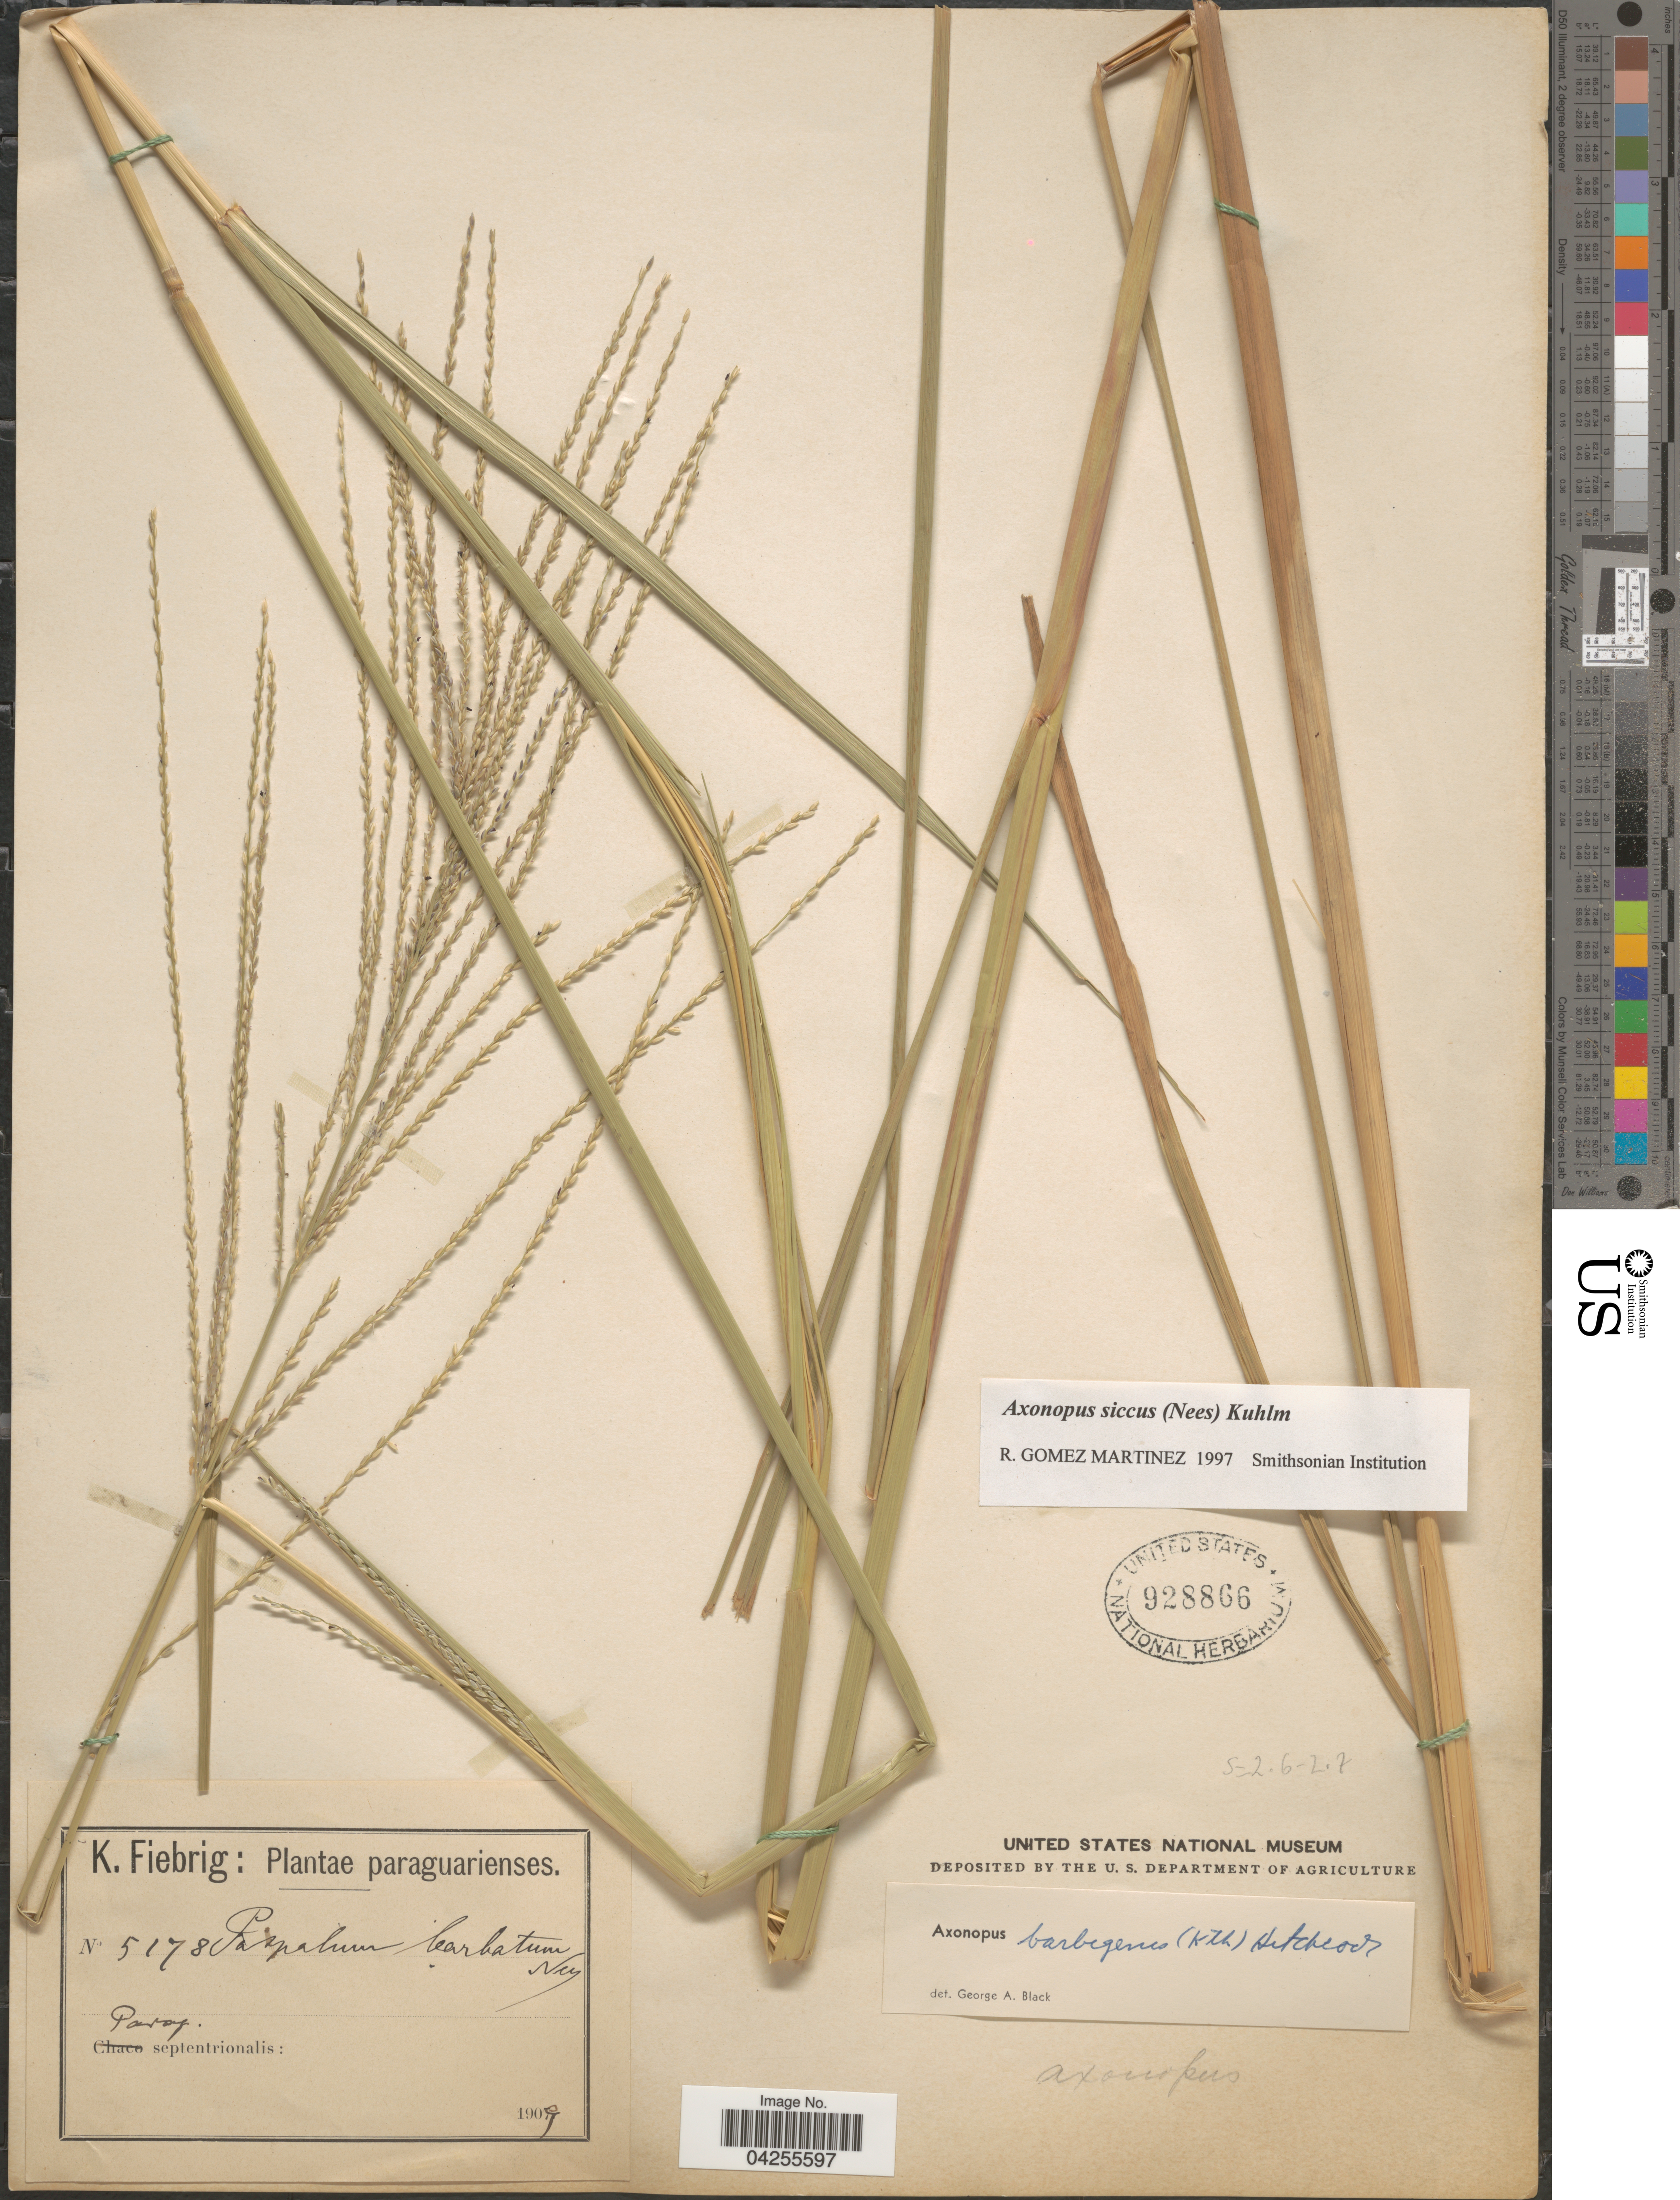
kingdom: Plantae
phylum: Tracheophyta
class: Liliopsida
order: Poales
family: Poaceae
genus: Axonopus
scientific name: Axonopus siccus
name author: (Nees) Kuhlm.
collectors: K. Fiebrig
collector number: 5178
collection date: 1909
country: Paraguay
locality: Parag. septentrionalis.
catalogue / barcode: US 928866